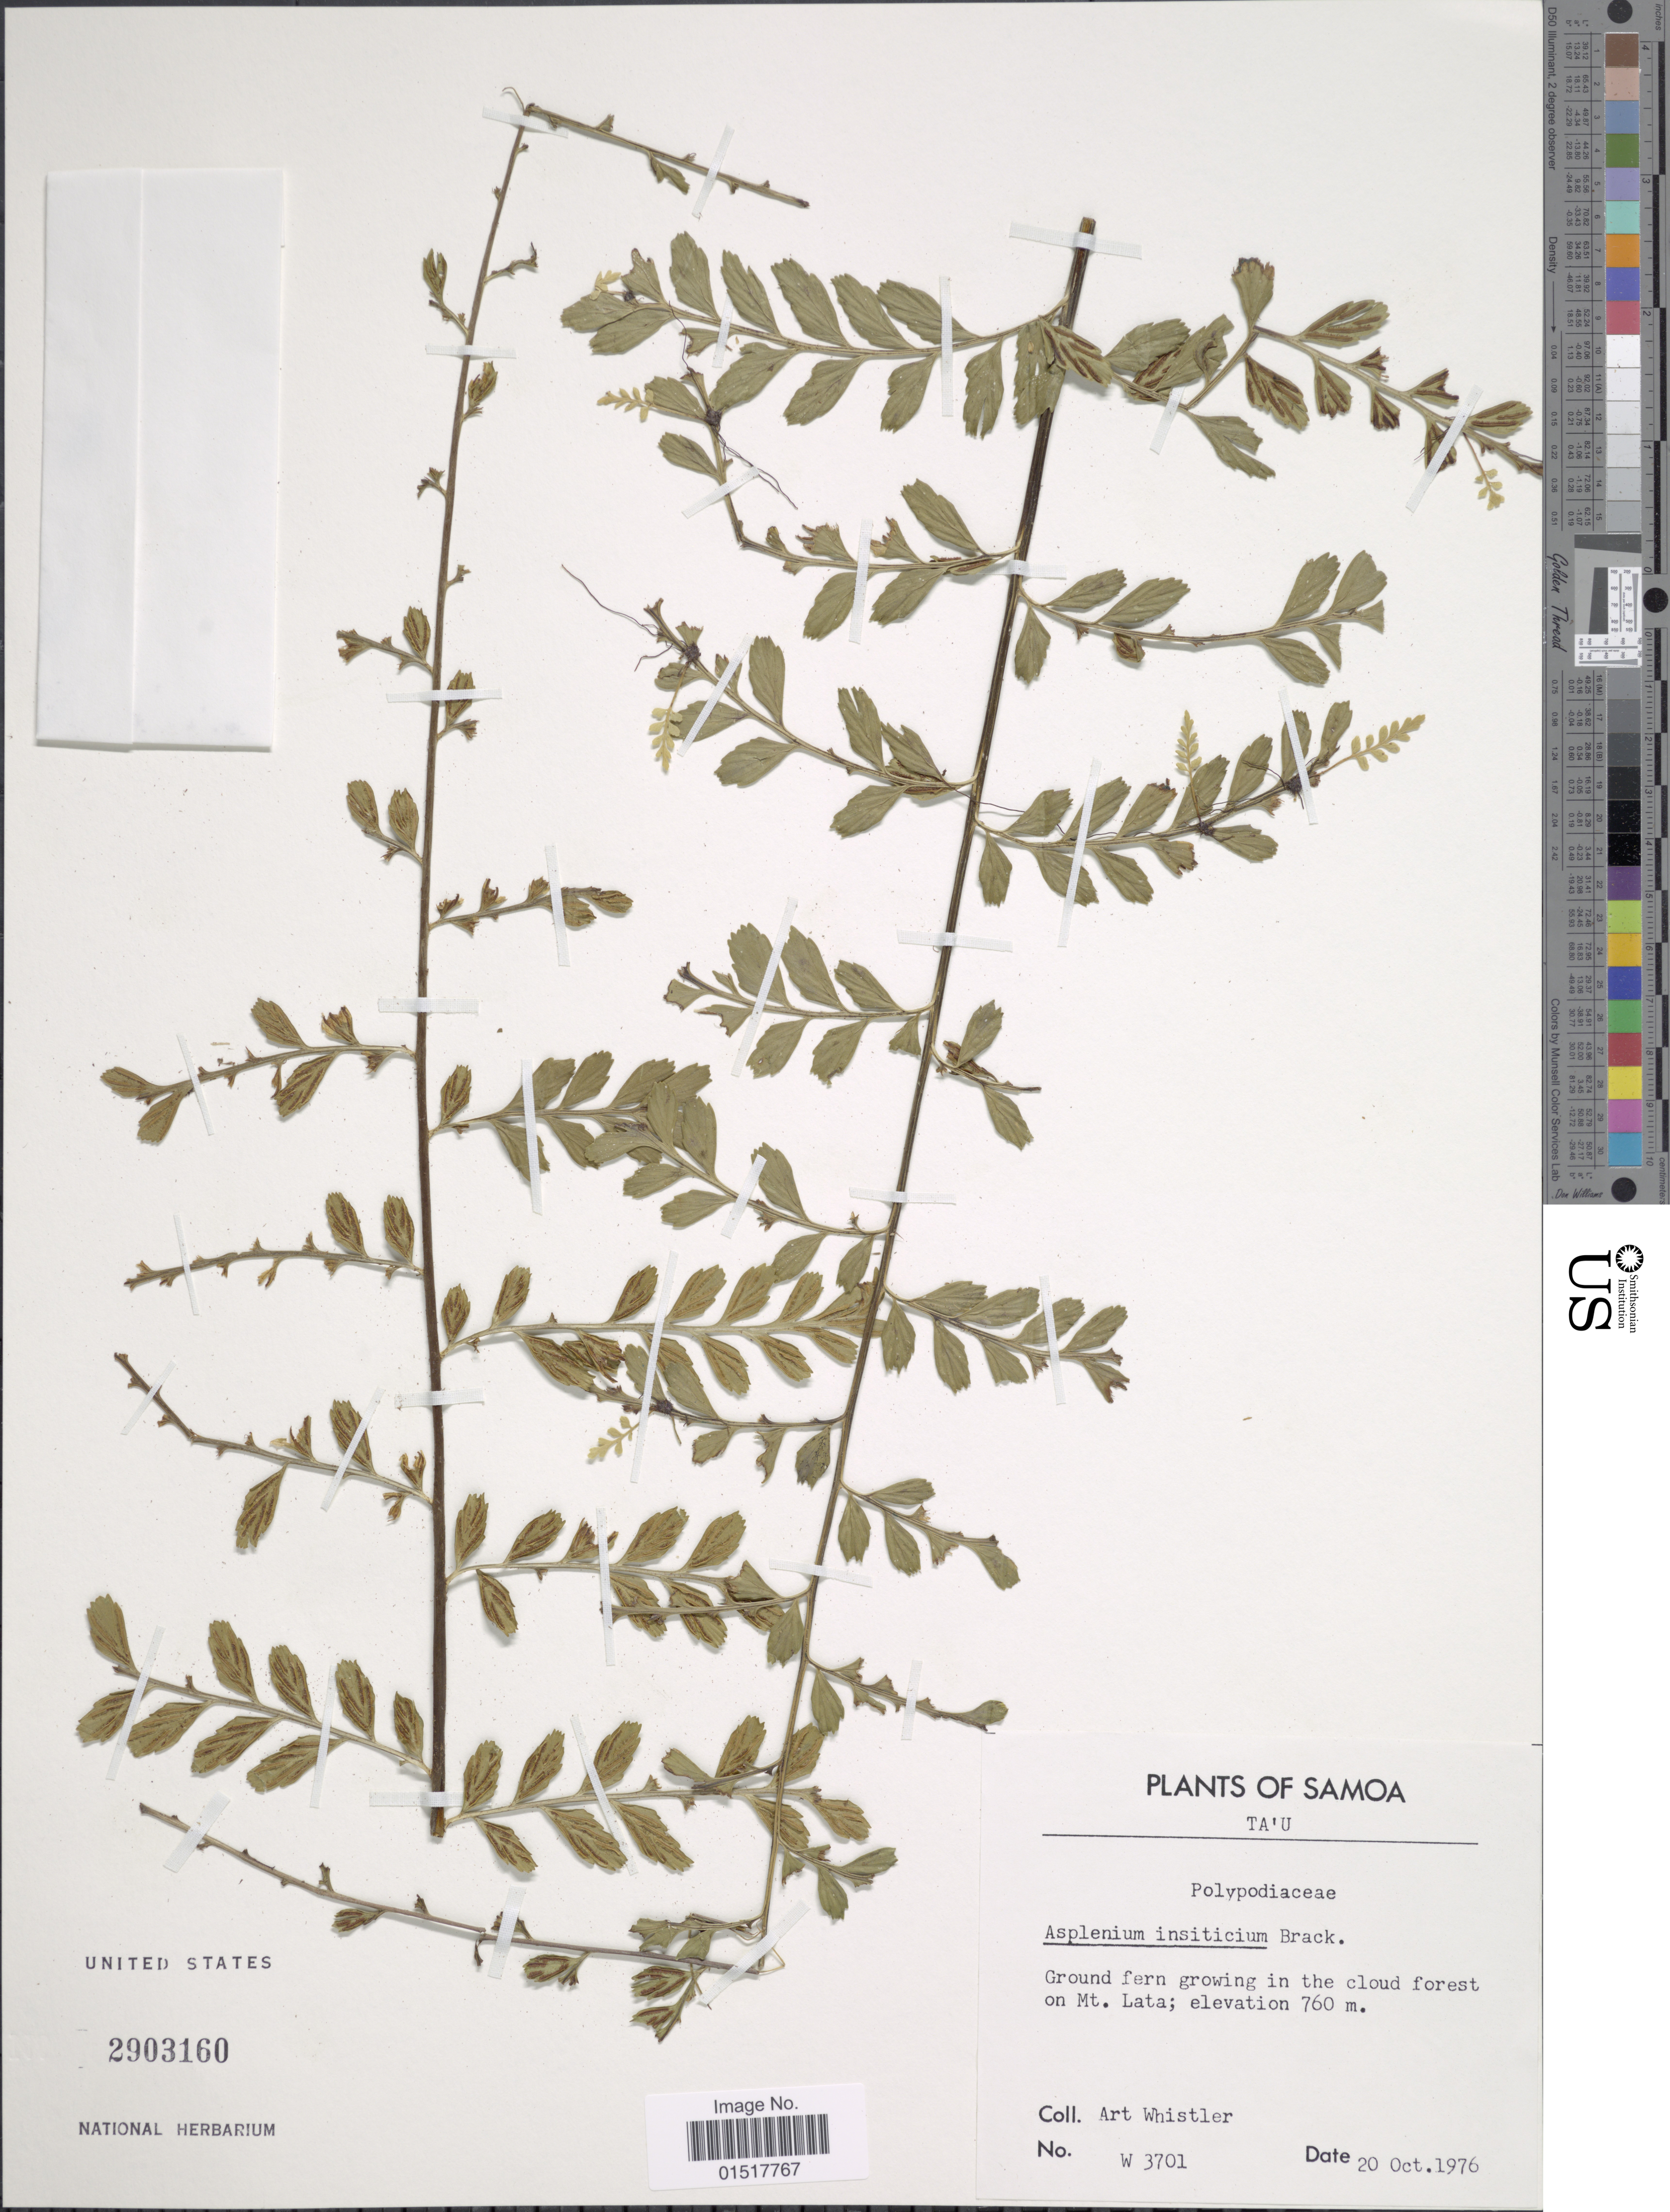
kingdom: Plantae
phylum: Tracheophyta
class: Polypodiopsida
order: Polypodiales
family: Aspleniaceae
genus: Asplenium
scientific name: Asplenium insiticium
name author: Brack. in Wilkes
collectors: A. Whistler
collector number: W 3701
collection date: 1976-10-20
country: American Samoa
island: Ta'u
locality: Ta'u. Ground fern growing in the cloud forest on Mt. Lata.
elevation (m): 760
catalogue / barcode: US 2903160